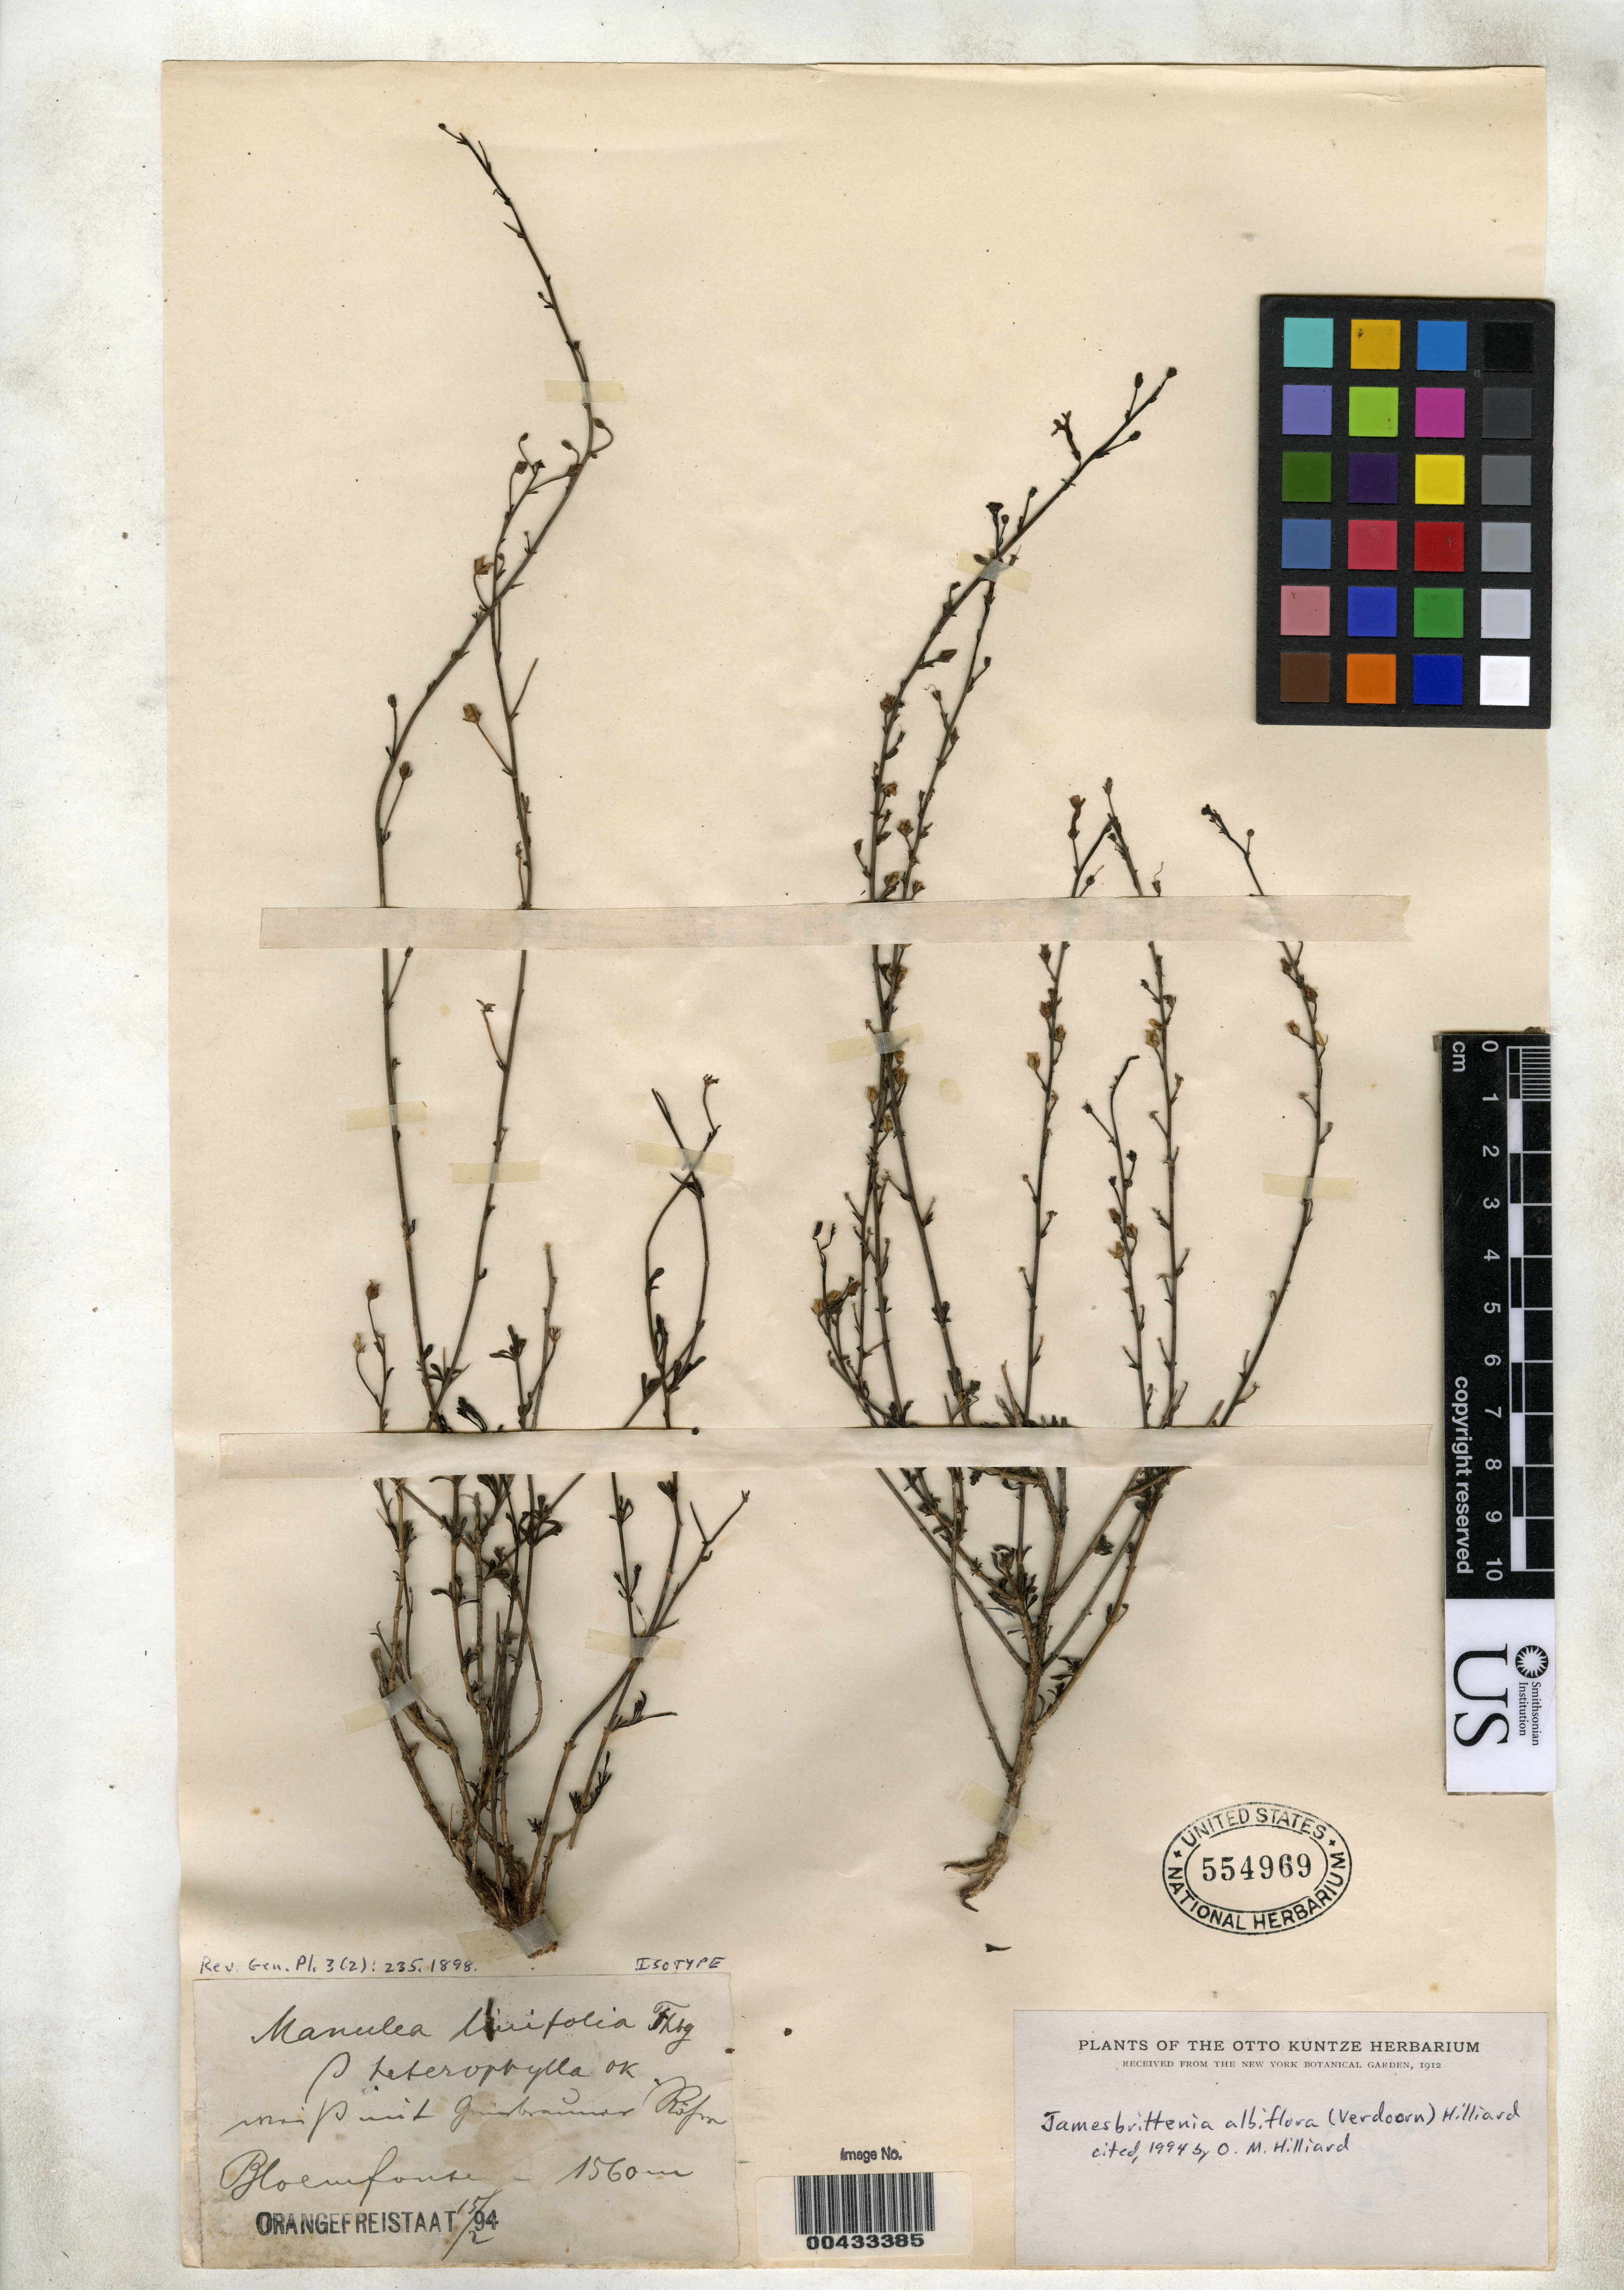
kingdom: Plantae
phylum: Tracheophyta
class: Magnoliopsida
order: Lamiales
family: Scrophulariaceae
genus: Manulea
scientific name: Manulea linifolia f. heterophylla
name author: Kuntze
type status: Isotype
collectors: C.E.O. Kuntze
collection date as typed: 15 Feb 1894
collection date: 1894-02-15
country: South Africa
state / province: Free State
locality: (Hoemfouse).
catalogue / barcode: US 554969